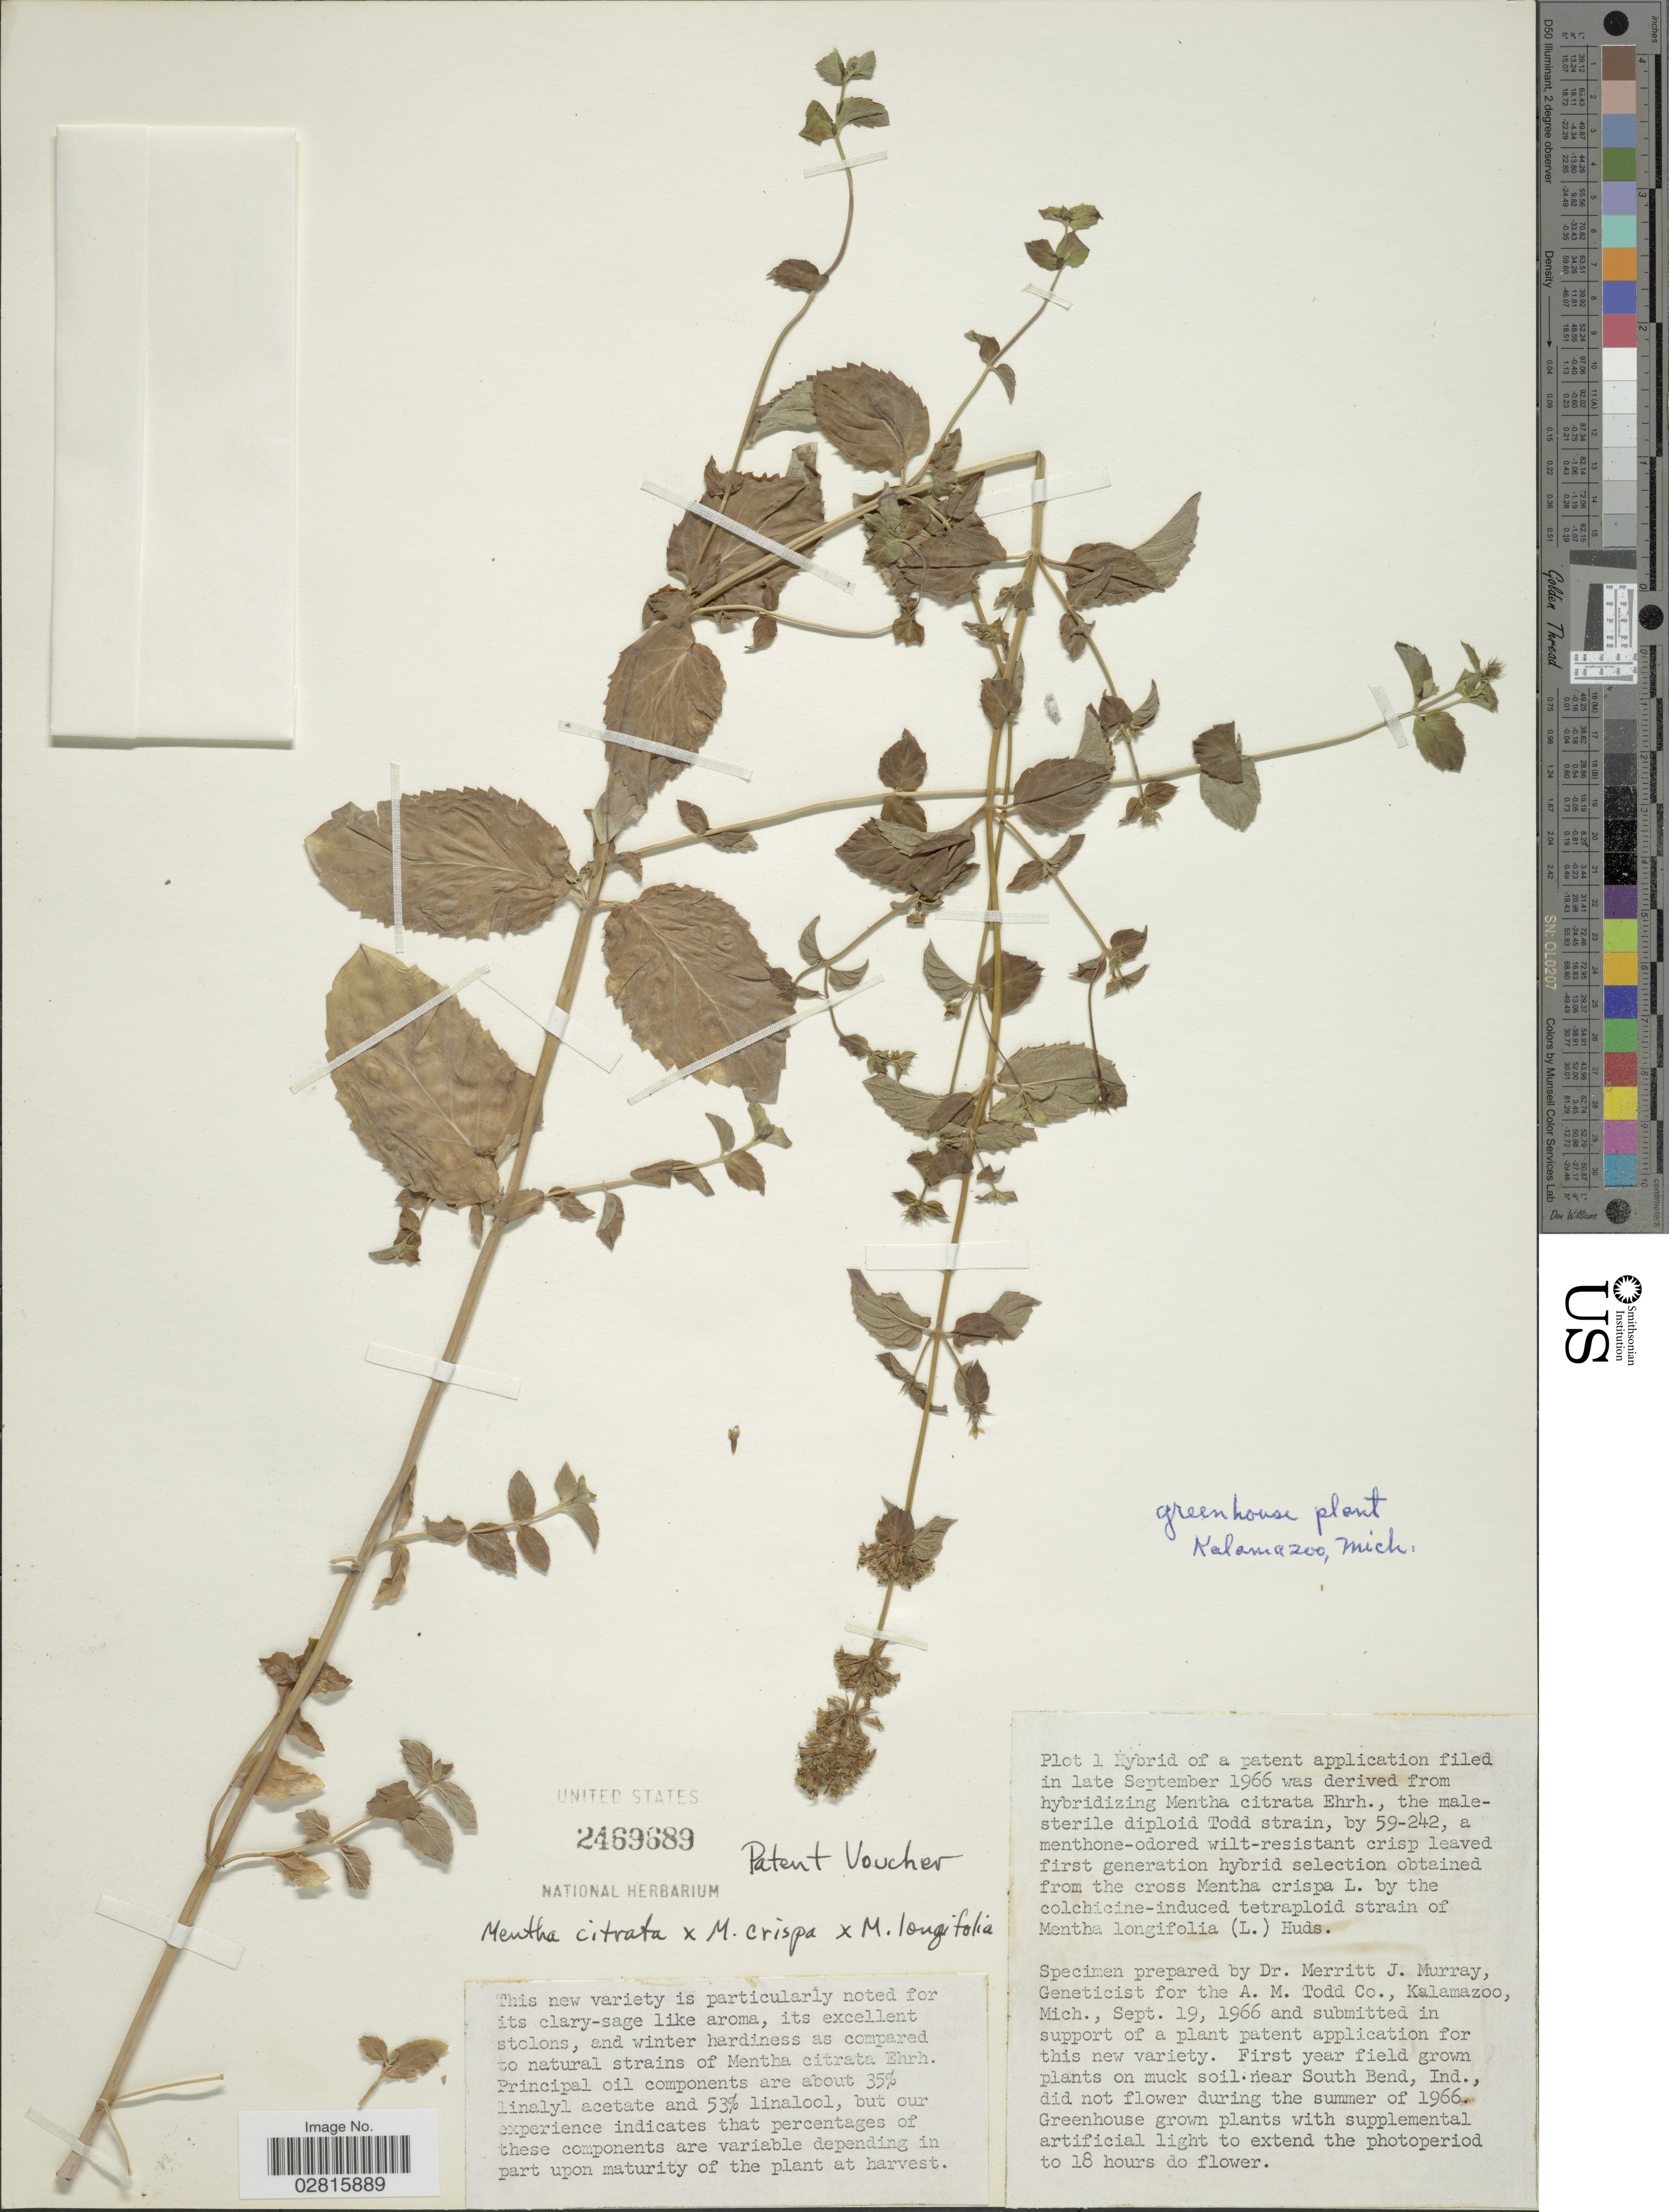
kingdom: Plantae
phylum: Tracheophyta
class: Magnoliopsida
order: Lamiales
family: Lamiaceae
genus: Mentha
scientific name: Mentha citrata x M. crispa L.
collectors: M. Murray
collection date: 1966-09-19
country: United States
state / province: Michigan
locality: Kalamazoo, Mich.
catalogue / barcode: US 2469689